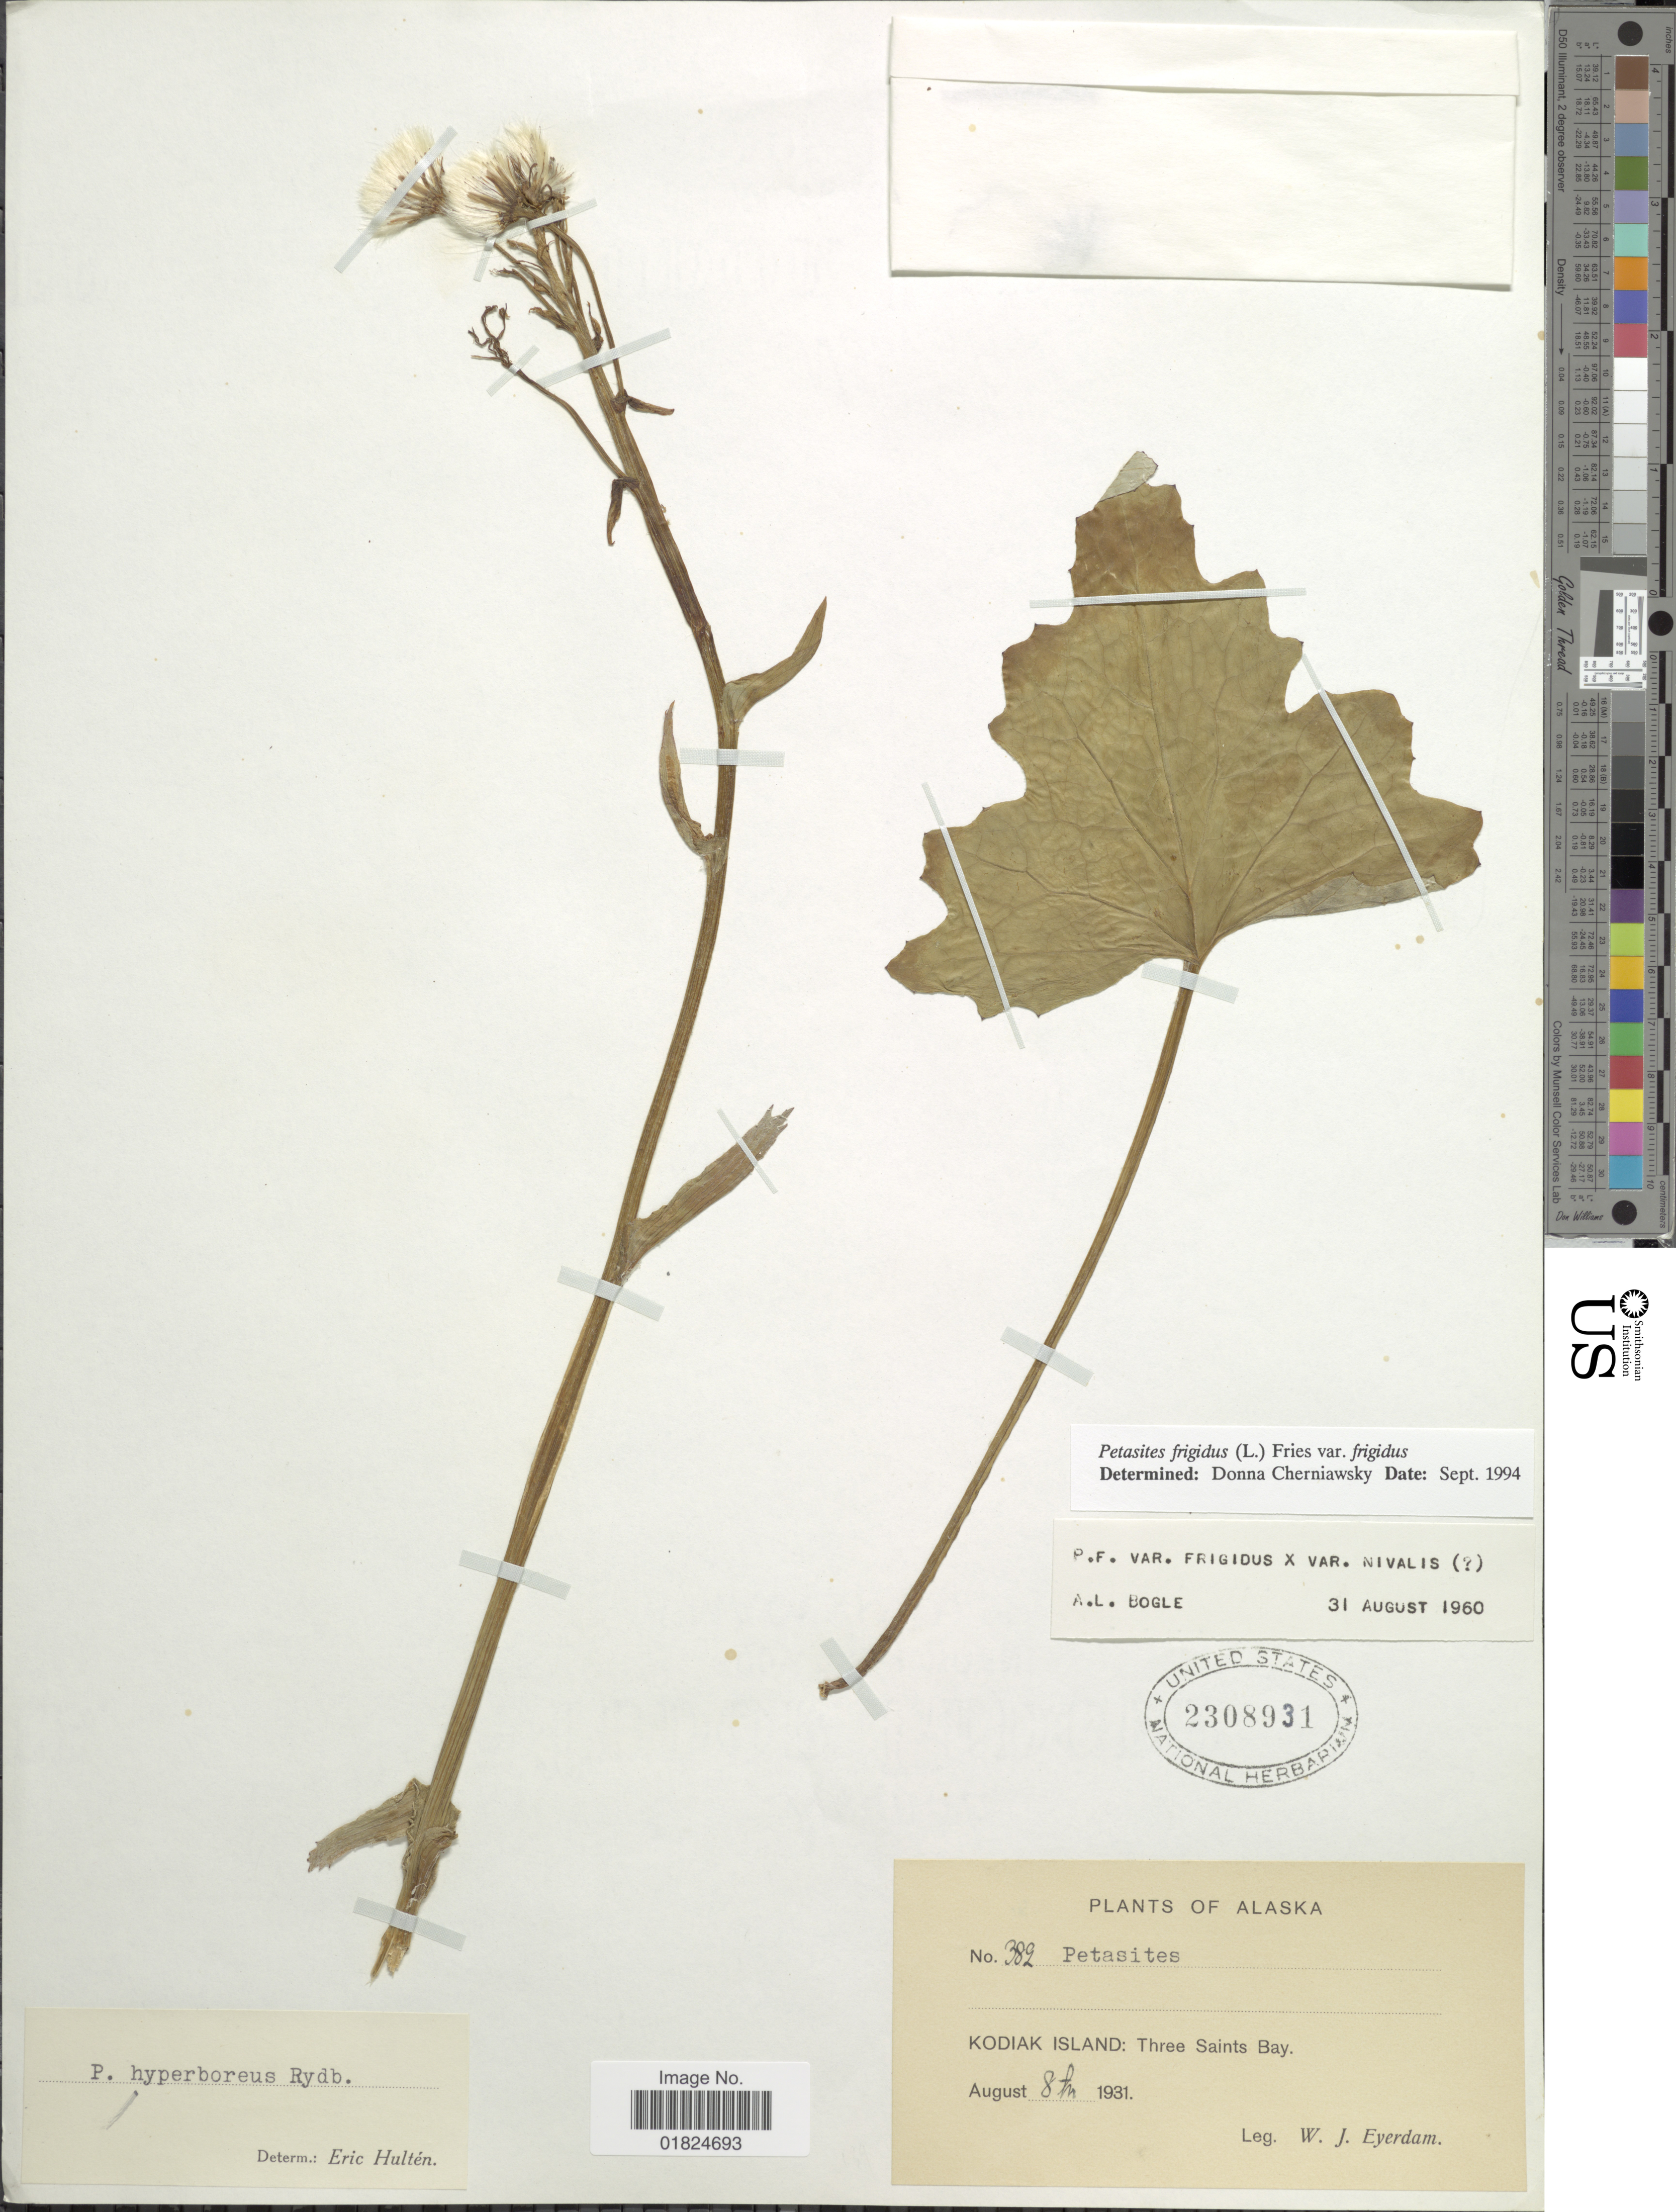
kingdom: Plantae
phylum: Tracheophyta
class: Magnoliopsida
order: Asterales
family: Asteraceae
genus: Petasites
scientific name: Petasites frigidus var. frigidus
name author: (L.) Fr.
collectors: W. J. Eyerdam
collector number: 382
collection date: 1931-08-08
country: United States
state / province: Alaska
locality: Kodiak Island: Three Saints Bay. Alaska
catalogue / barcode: US 2308931